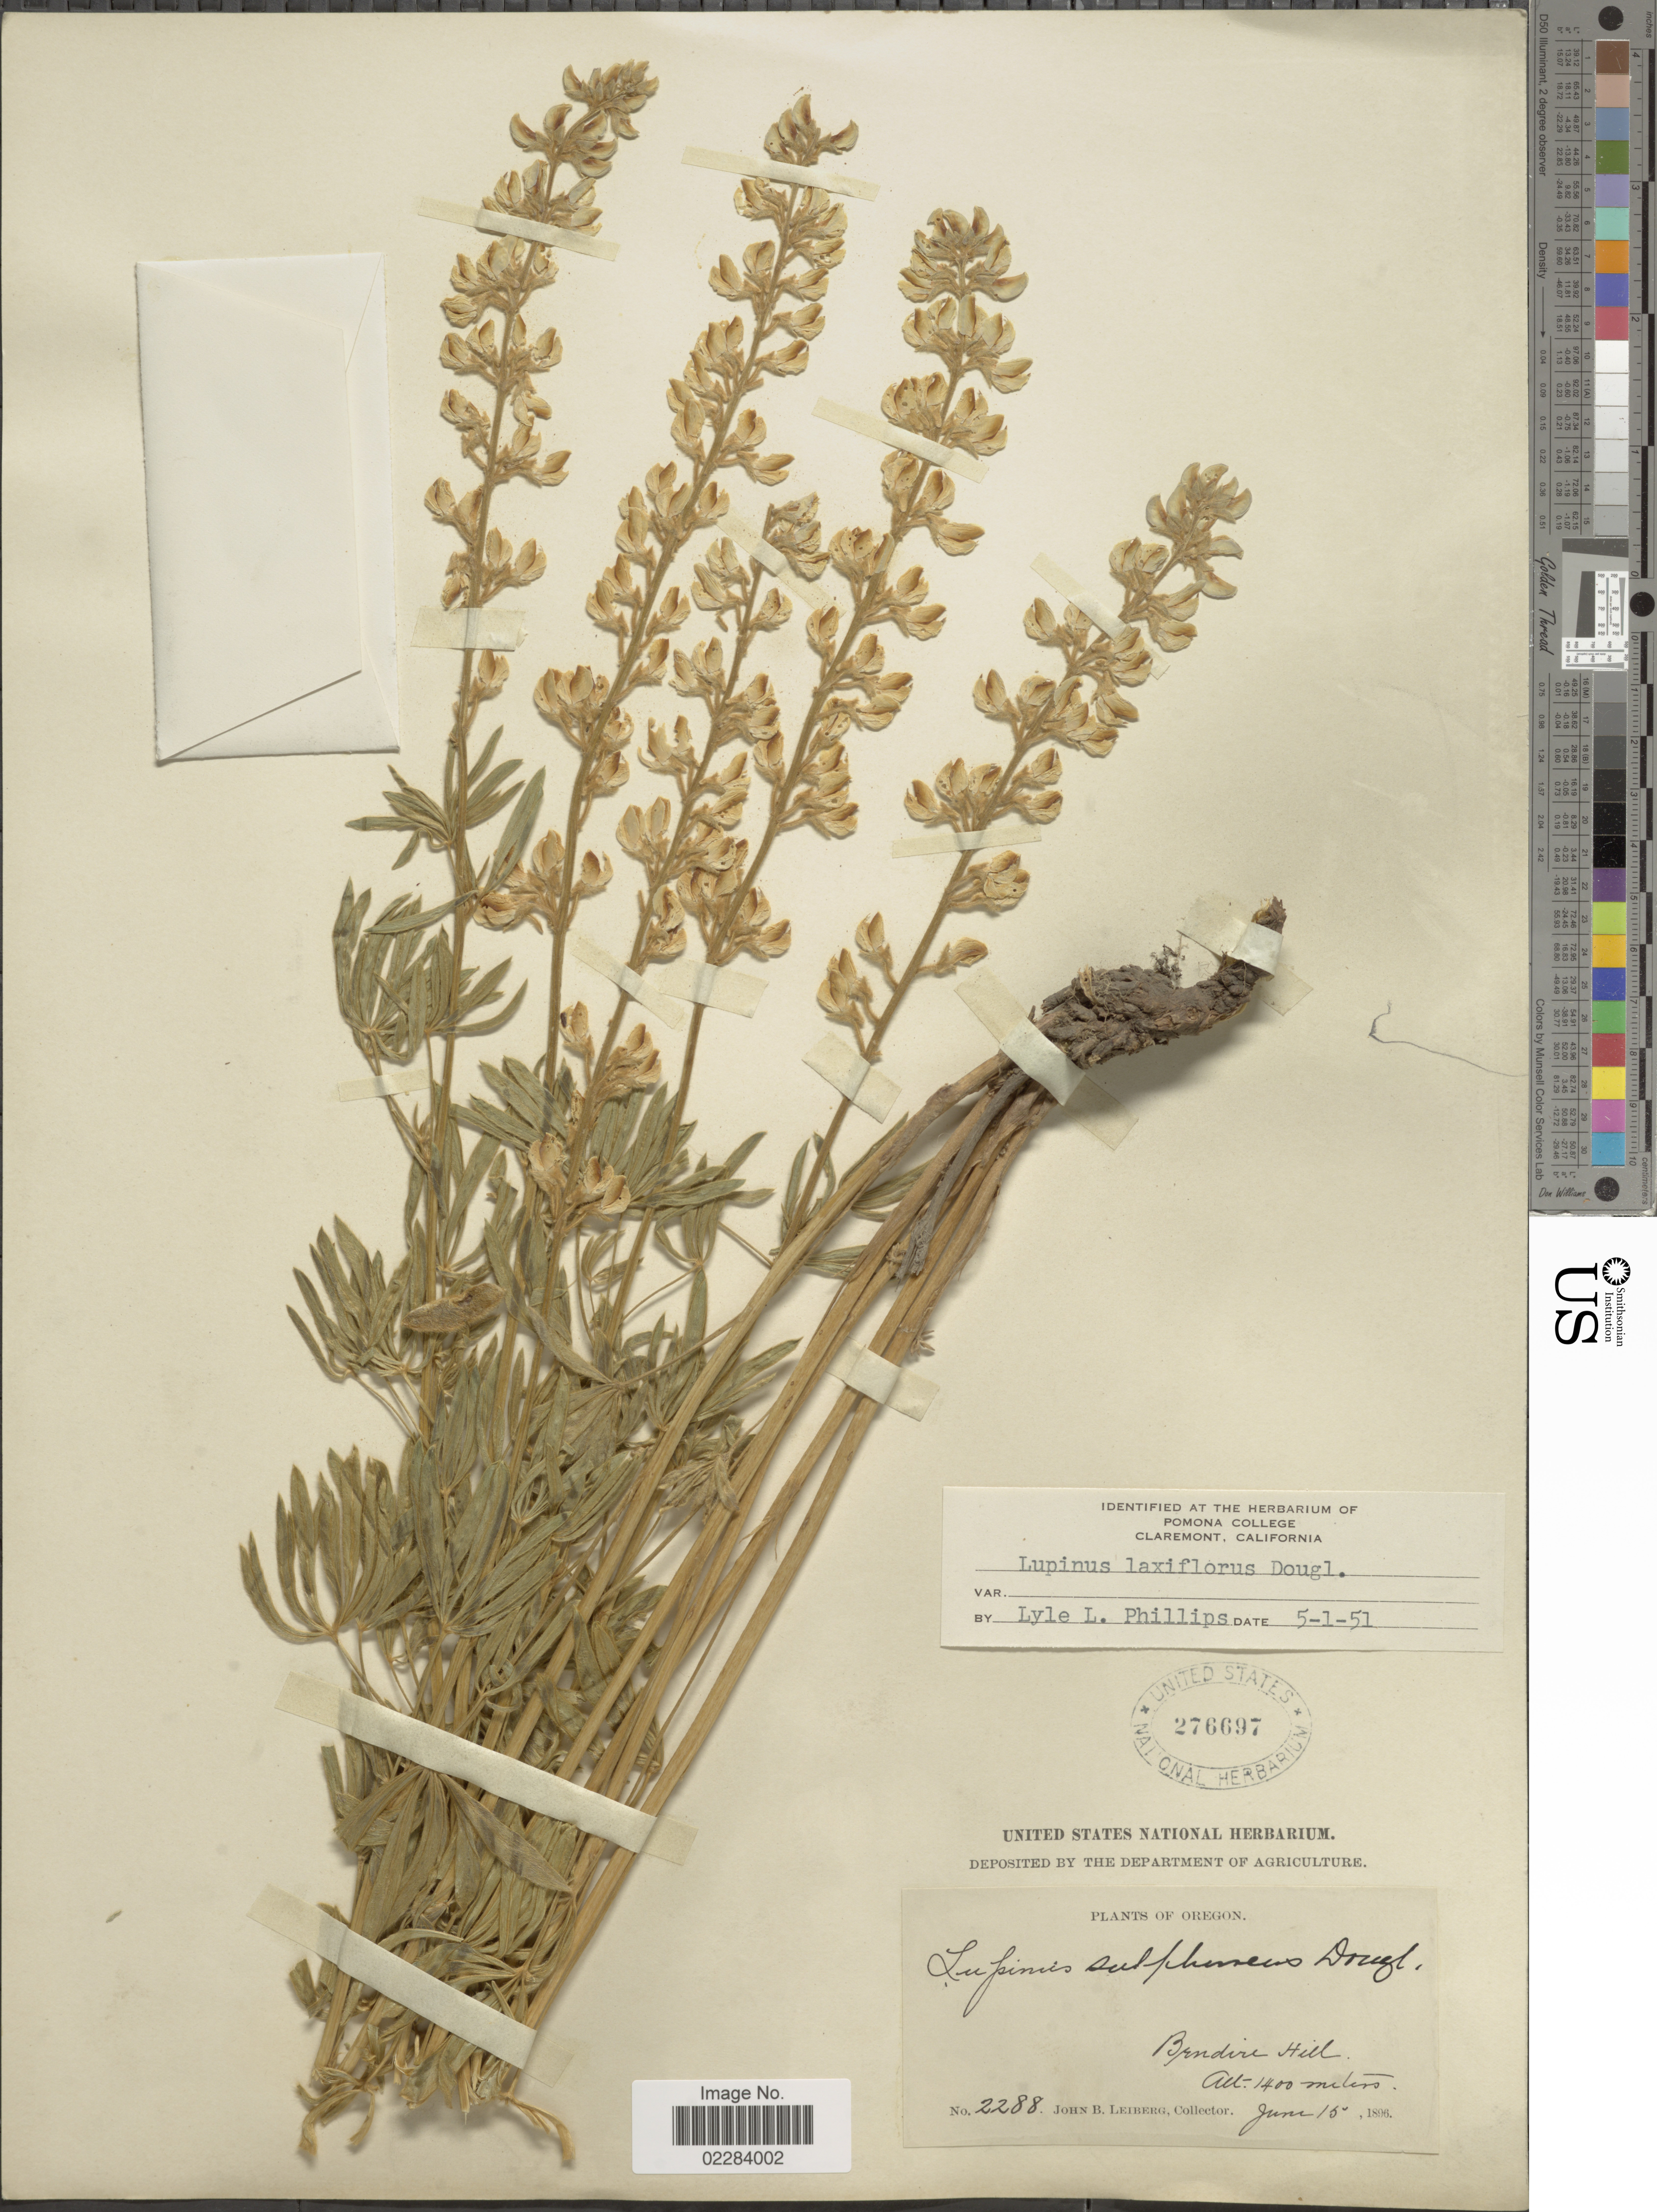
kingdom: Plantae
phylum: Tracheophyta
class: Magnoliopsida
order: Fabales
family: Fabaceae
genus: Lupinus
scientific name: Lupinus arbustus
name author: Lindl.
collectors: J. B. Leiberg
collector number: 2288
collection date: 1896-06-15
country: United States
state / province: Oregon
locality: Bendire Hill.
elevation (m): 1400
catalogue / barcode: US 276697